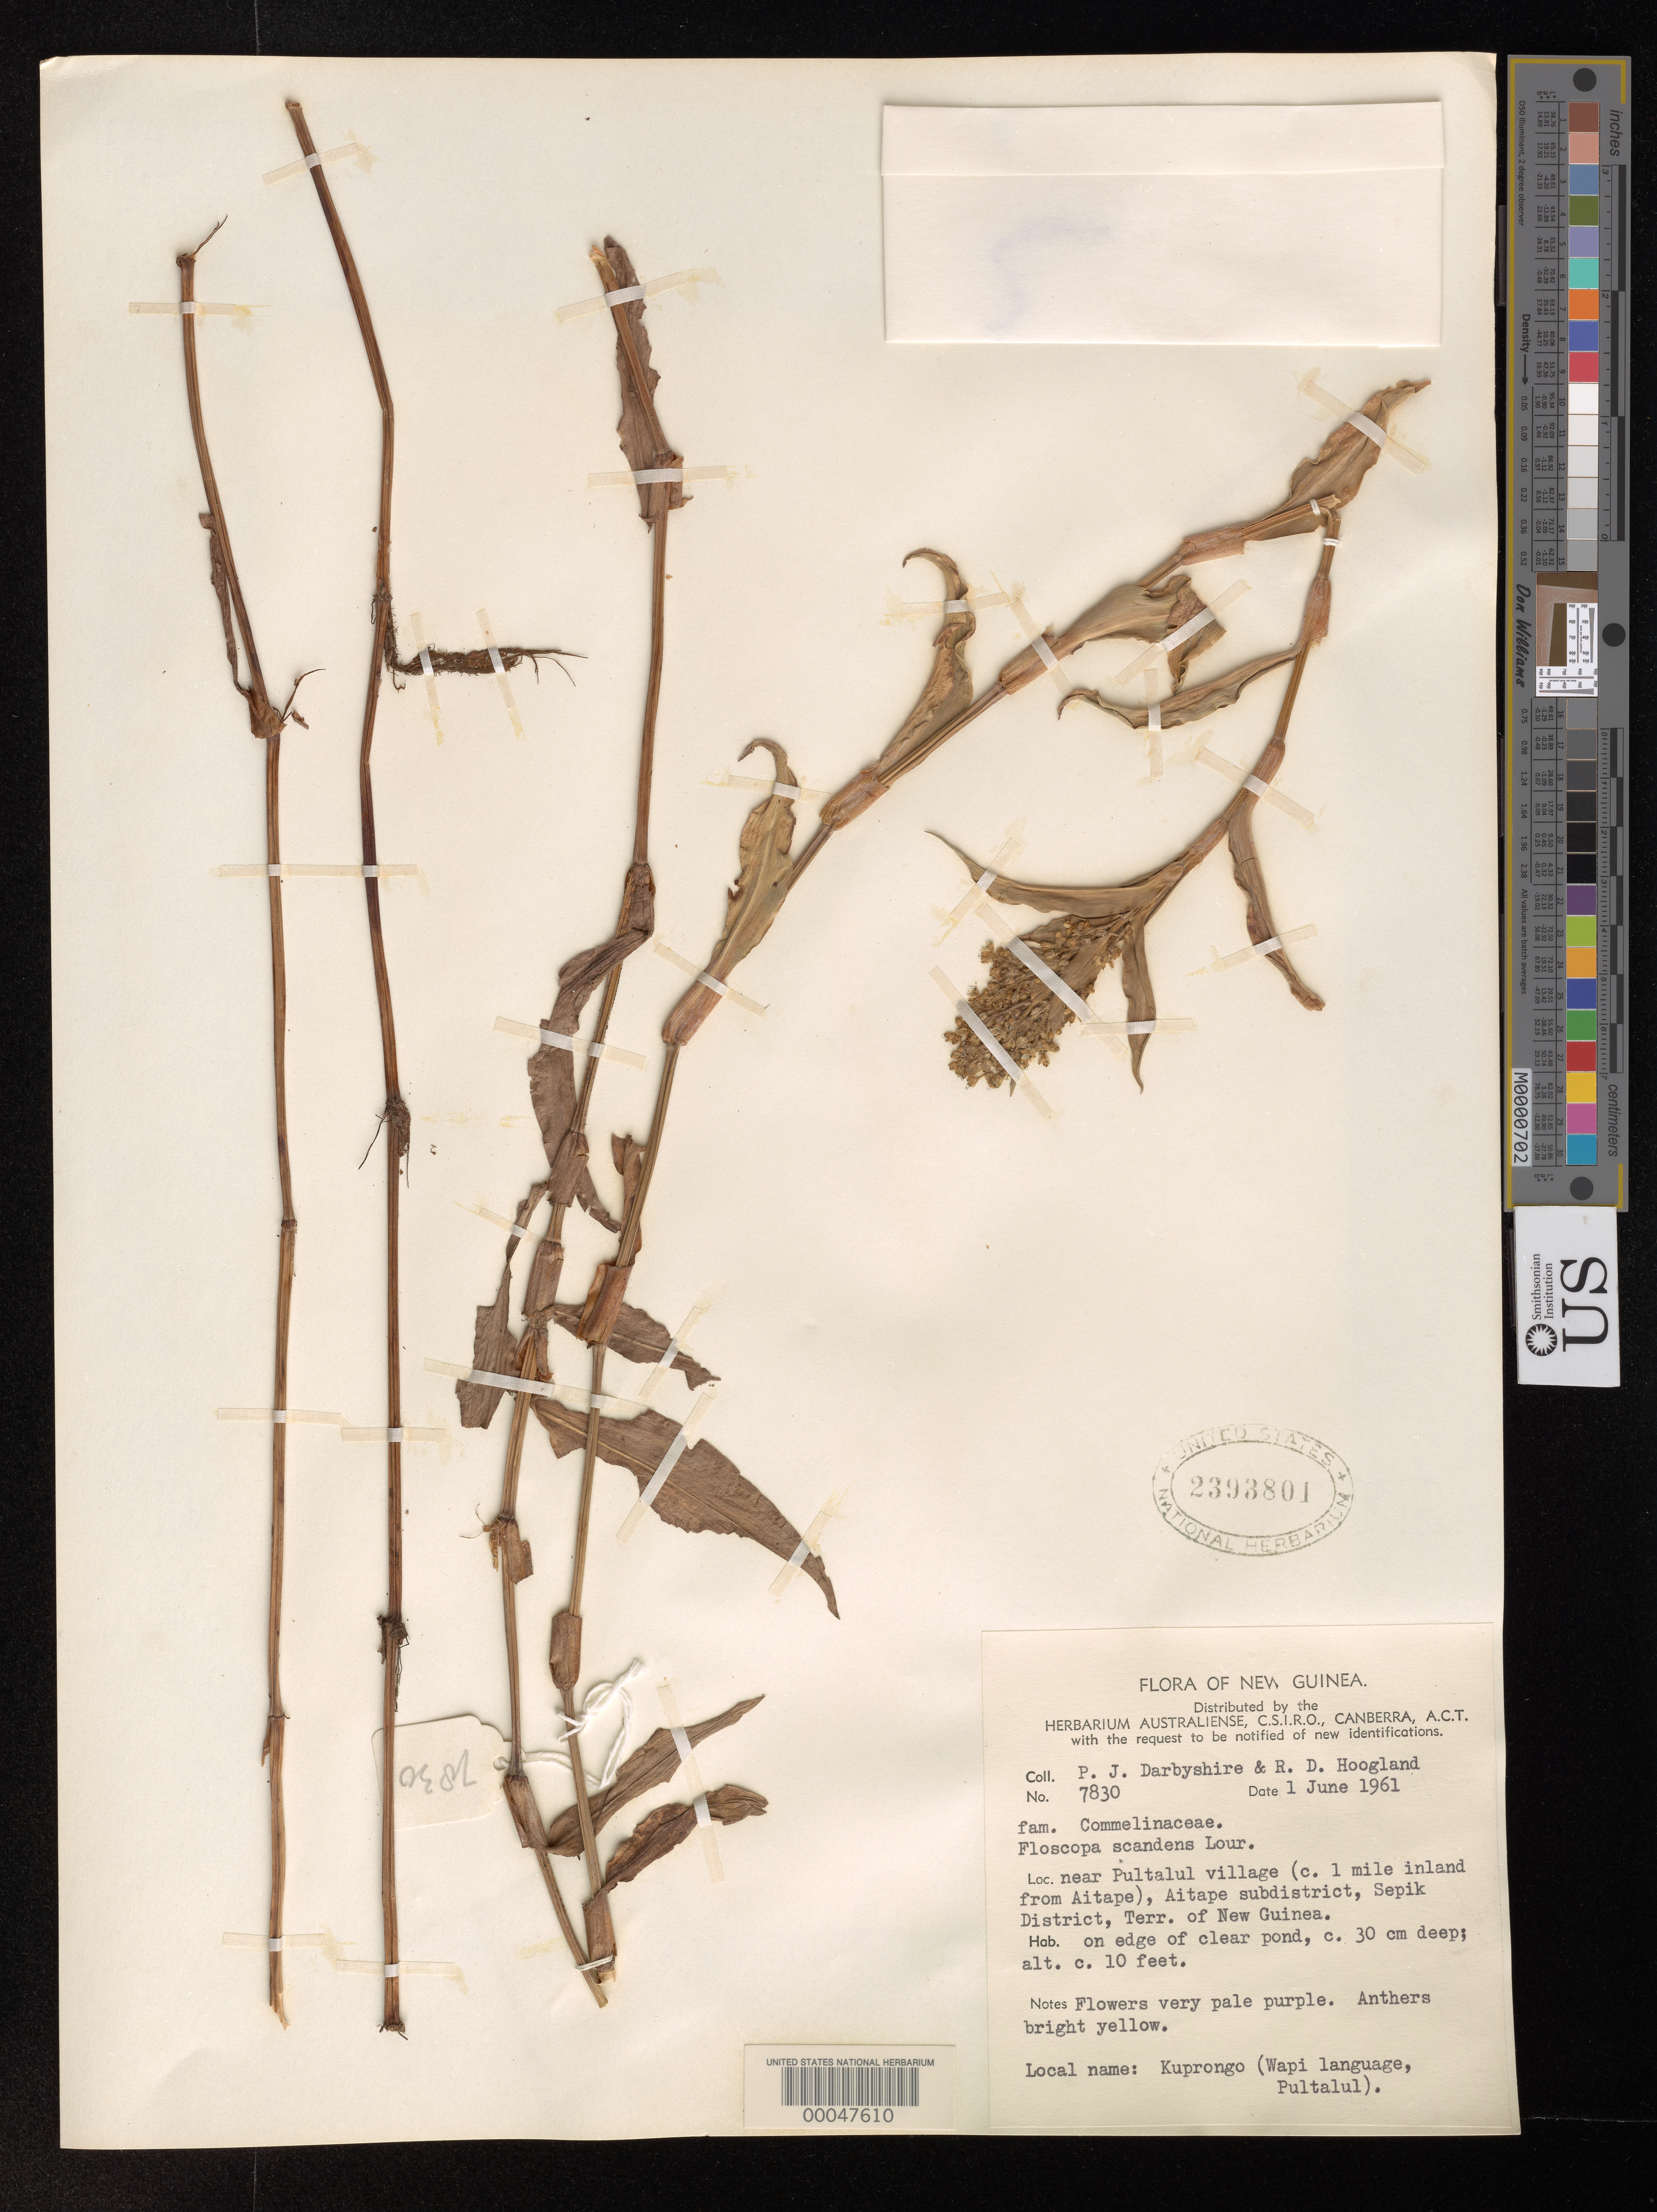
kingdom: Plantae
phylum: Tracheophyta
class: Liliopsida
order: Commelinales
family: Commelinaceae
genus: Floscopa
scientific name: Floscopa scandens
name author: Lour.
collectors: P. Darbyshire & R. D. Hoogland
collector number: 7830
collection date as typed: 01 Jun 1961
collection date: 1961-06-01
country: Papua New Guinea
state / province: Sandaun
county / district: Aitape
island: New Guinea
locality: Pultalul, inland from aitape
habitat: Pond edge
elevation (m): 3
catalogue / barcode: US 2393801